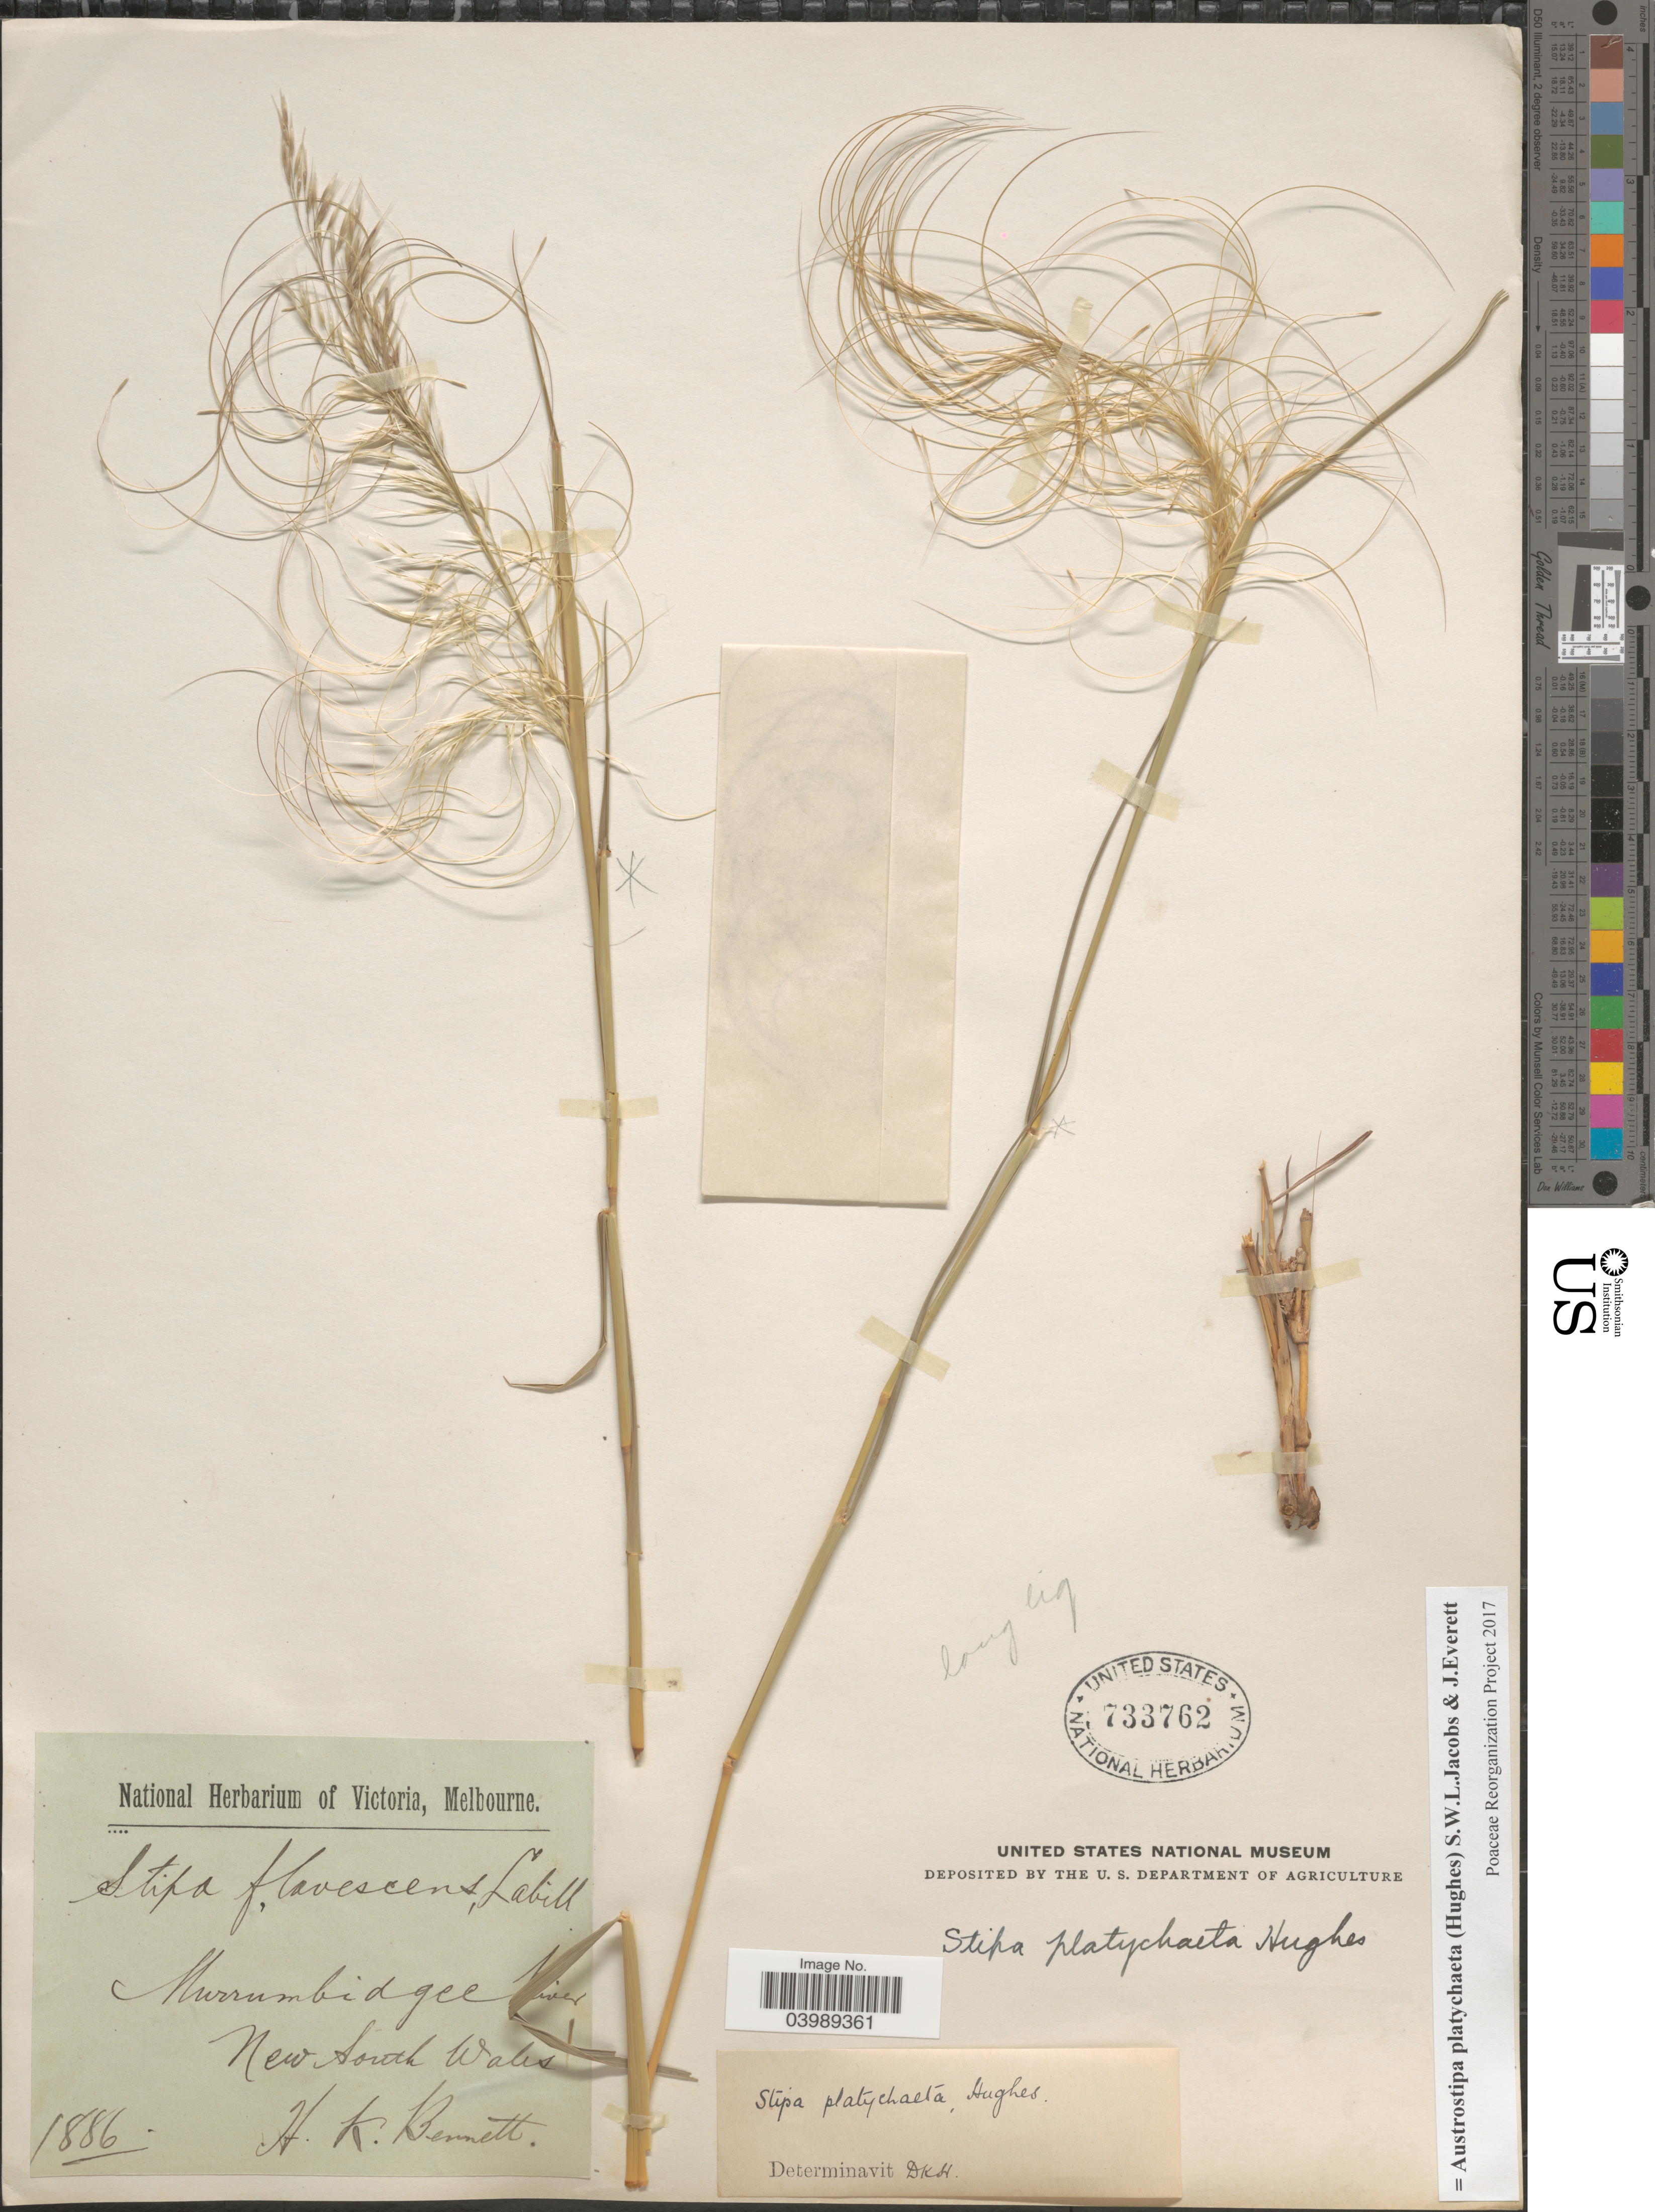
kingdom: Plantae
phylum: Tracheophyta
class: Liliopsida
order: Poales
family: Poaceae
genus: Austrostipa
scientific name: Austrostipa platychaeta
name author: (Hughes) S.W.L. Jacobs & J. Everett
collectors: H. R. Bennett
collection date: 1886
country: Australia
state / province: New South Wales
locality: Murrumbidgee River.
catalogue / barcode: US 733762